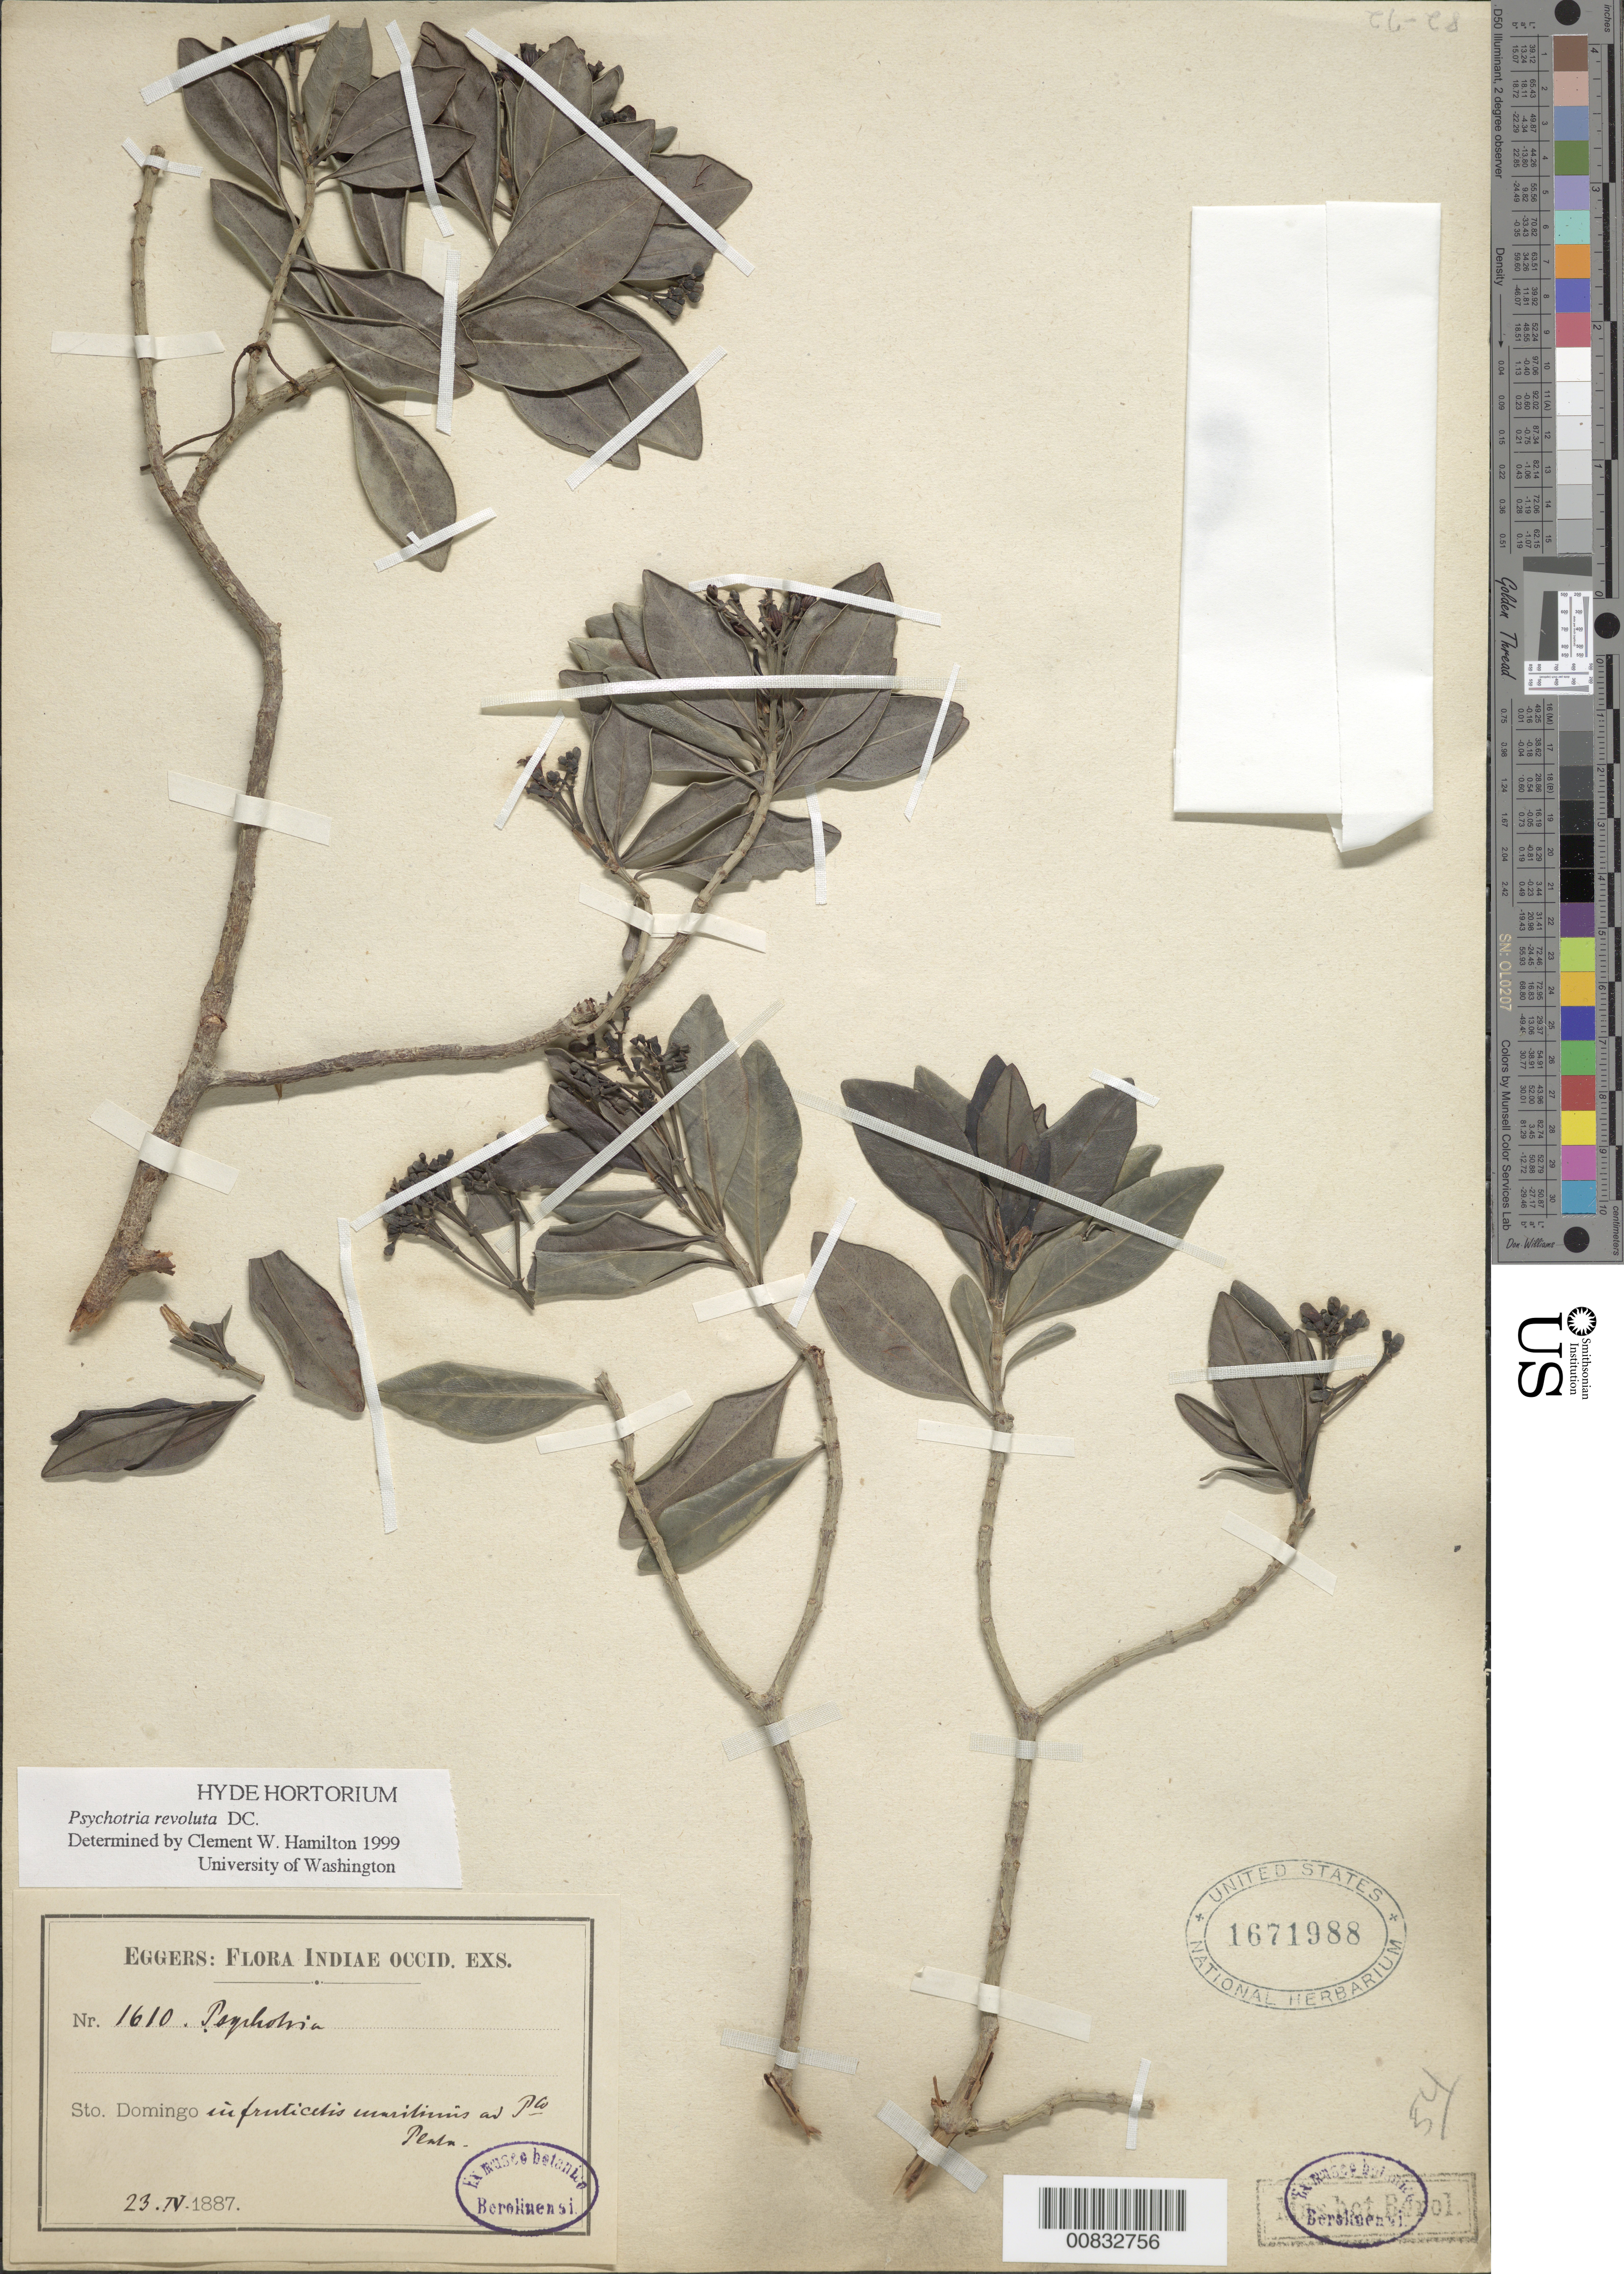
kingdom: Plantae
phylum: Tracheophyta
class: Magnoliopsida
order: Gentianales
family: Rubiaceae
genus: Psychotria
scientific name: Psychotria revoluta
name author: DC.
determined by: Hamilton, C. W.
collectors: H. F. A. von Eggers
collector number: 1610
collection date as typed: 23 Apr 1887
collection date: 1887-04-23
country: Dominican Republic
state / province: Puerto Plata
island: Hispaniola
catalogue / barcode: US 1671988